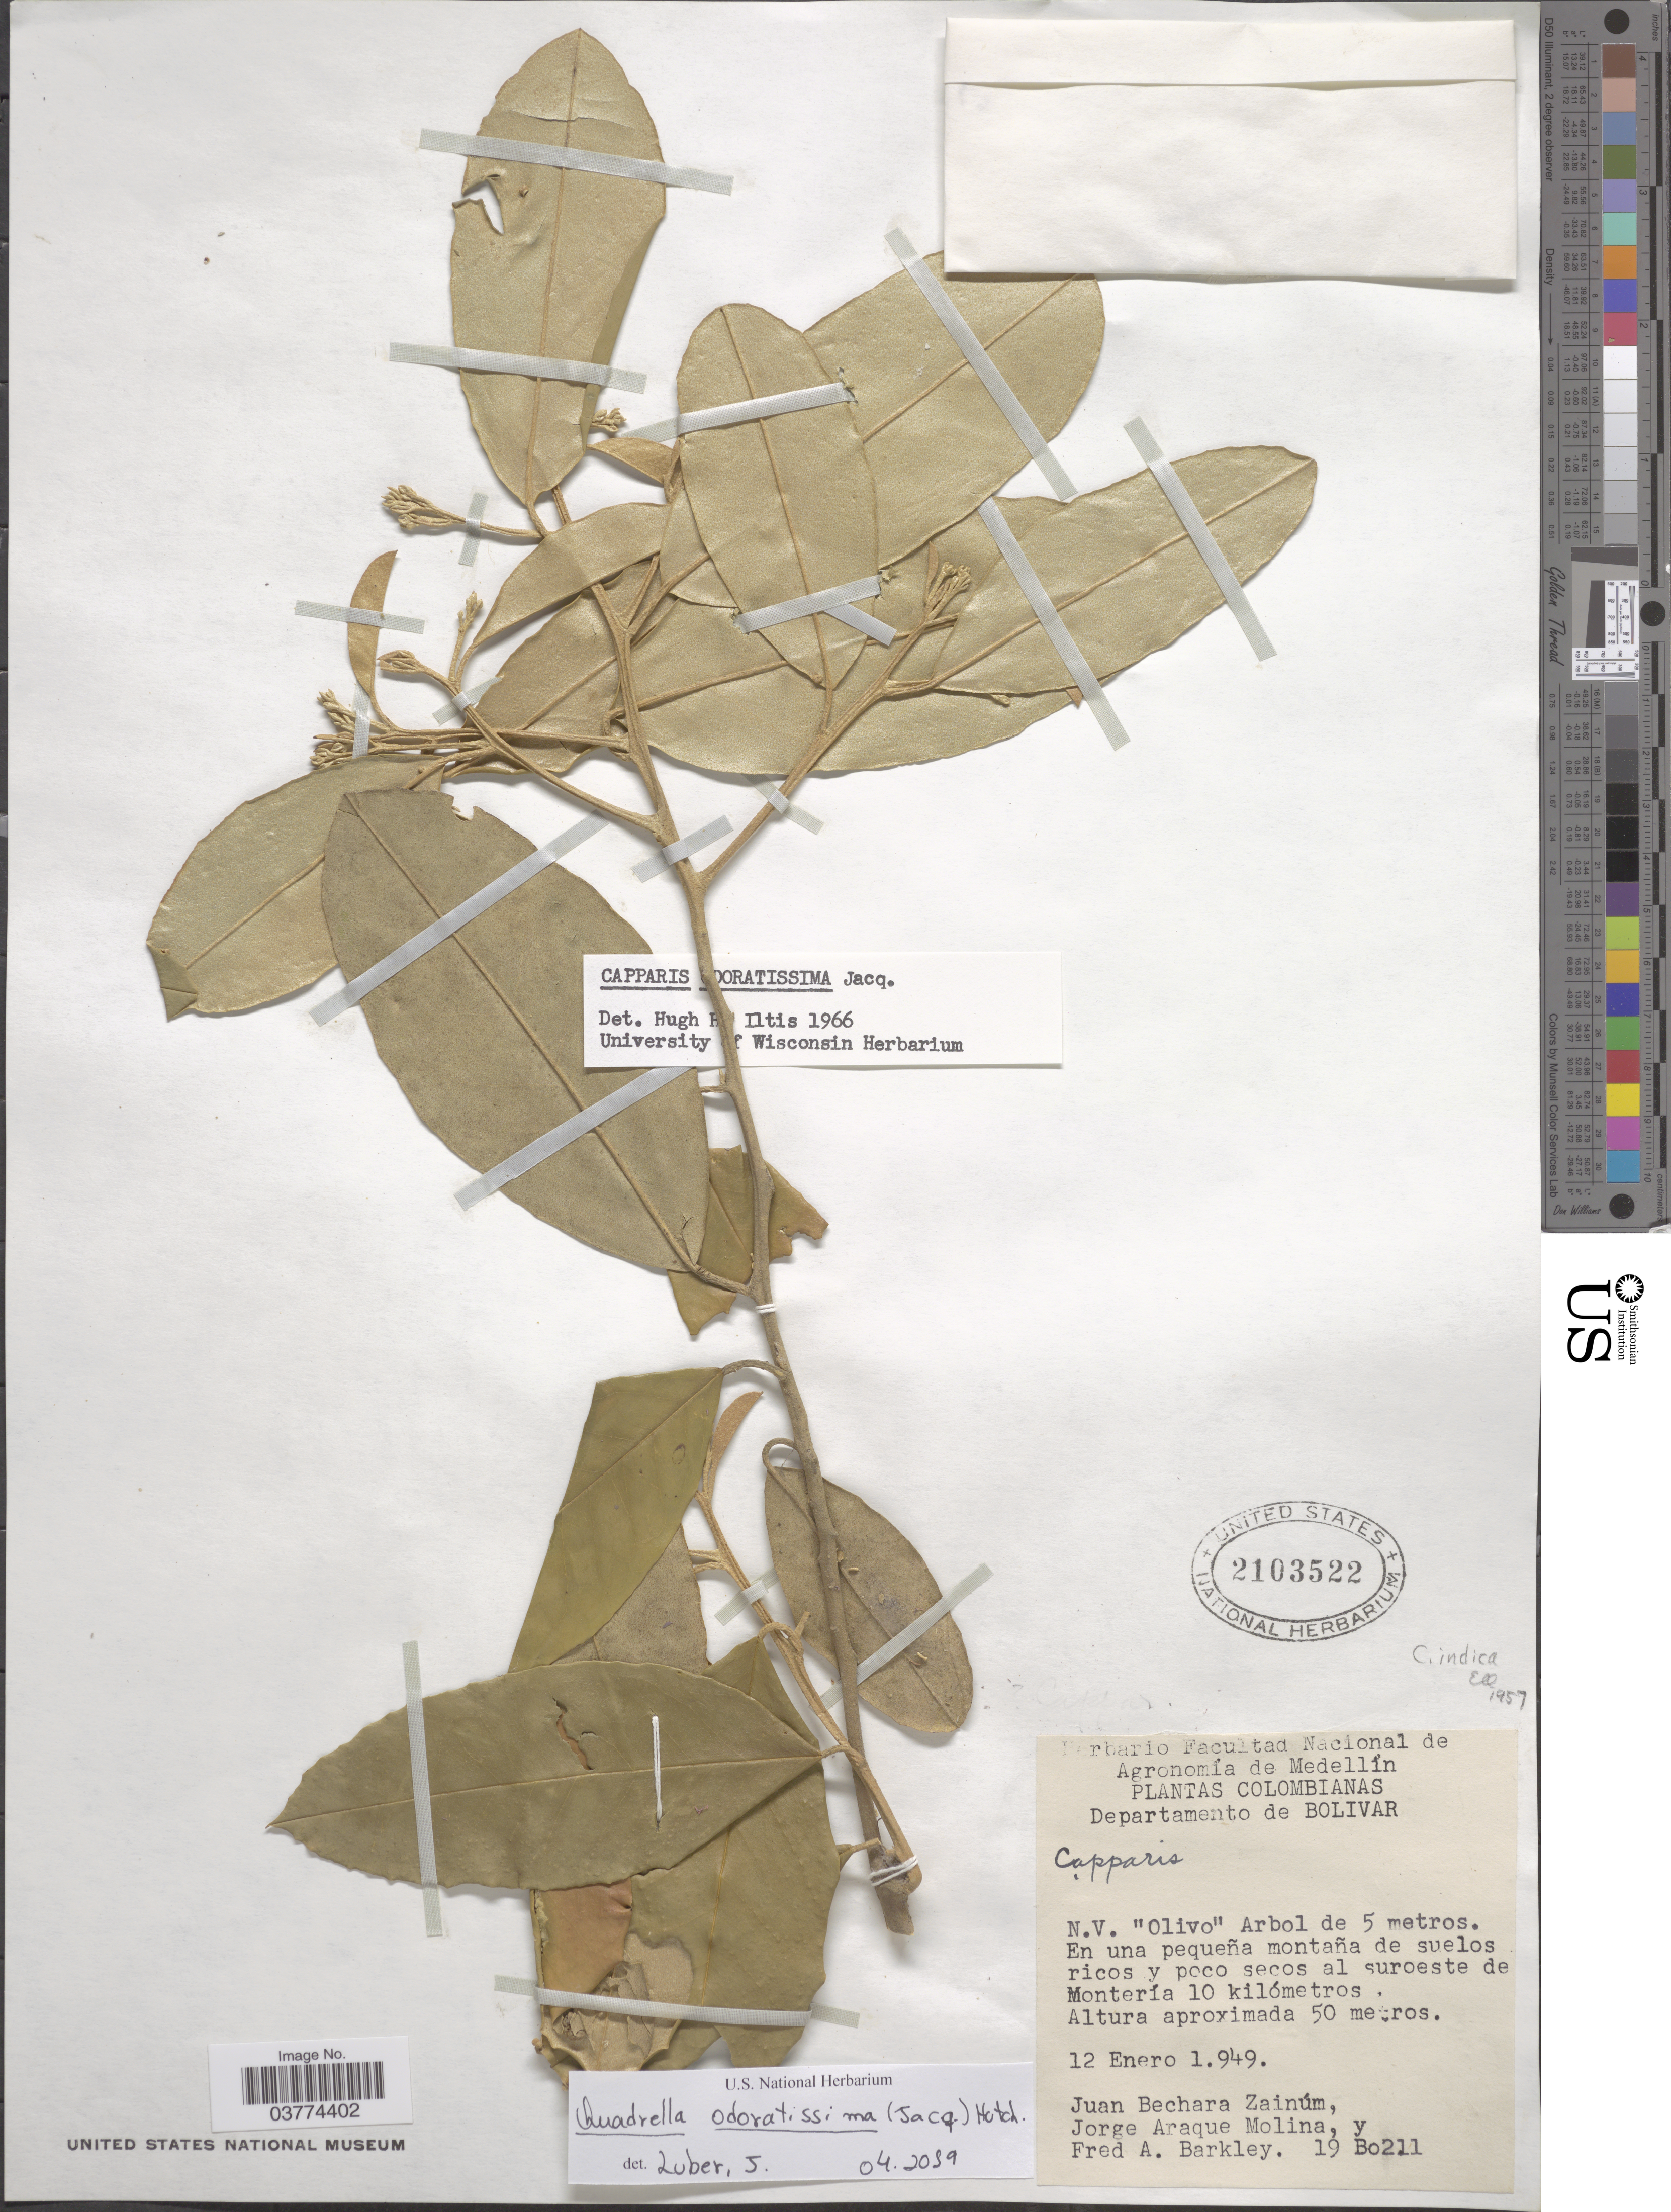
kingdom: Plantae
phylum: Tracheophyta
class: Magnoliopsida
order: Brassicales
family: Capparaceae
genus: Quadrella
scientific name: Quadrella odoratissima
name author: (Jacq.) Hutch.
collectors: J. Zainúm, J. A. Molina & F. A. Barkley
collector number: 19Bo211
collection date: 1949-01-12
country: Colombia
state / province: Bolívar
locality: Departamento de Bolivar. Montería 10 kilómetros.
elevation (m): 50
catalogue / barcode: US 2103522